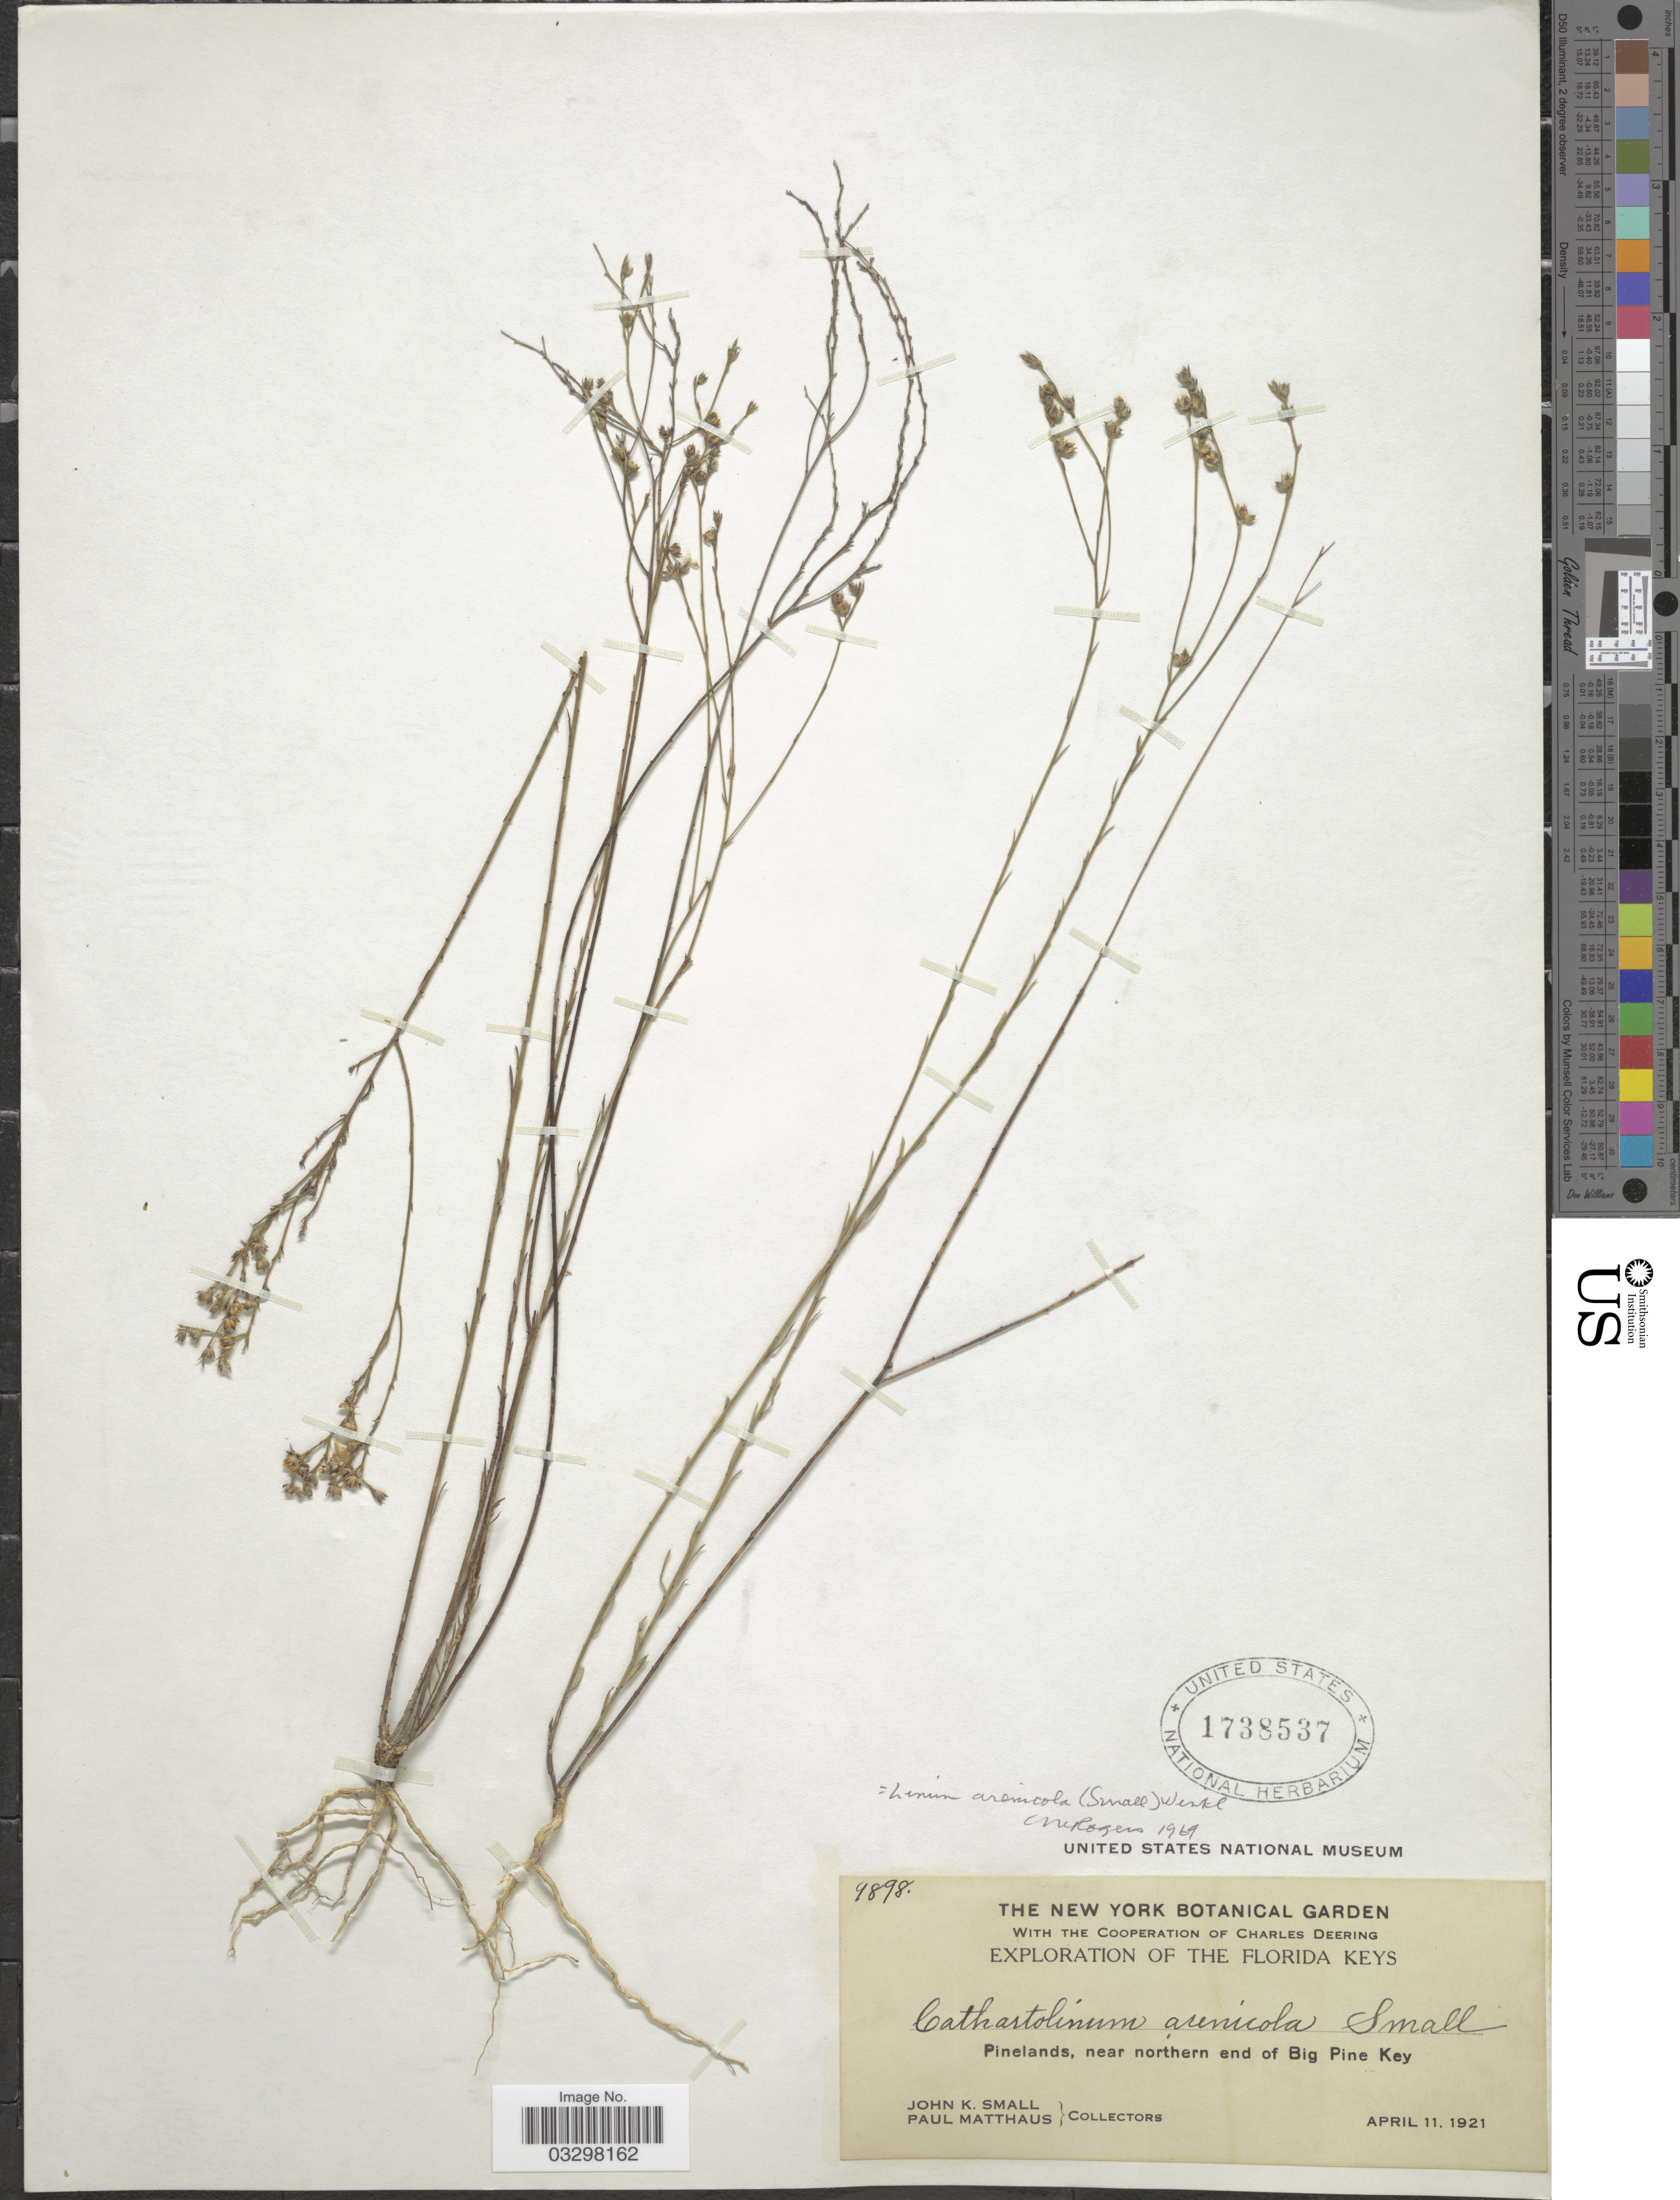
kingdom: Plantae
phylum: Tracheophyta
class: Magnoliopsida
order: Malpighiales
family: Linaceae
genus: Linum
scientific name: Linum arenicola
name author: (Small) H. J. P. Winkler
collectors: J. K. Small & P. Matthaus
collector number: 9898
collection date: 1921-04-11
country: United States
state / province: Florida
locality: The Florida Keys, Pinelands, near northern end of Big Pine Key.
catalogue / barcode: US 1738537